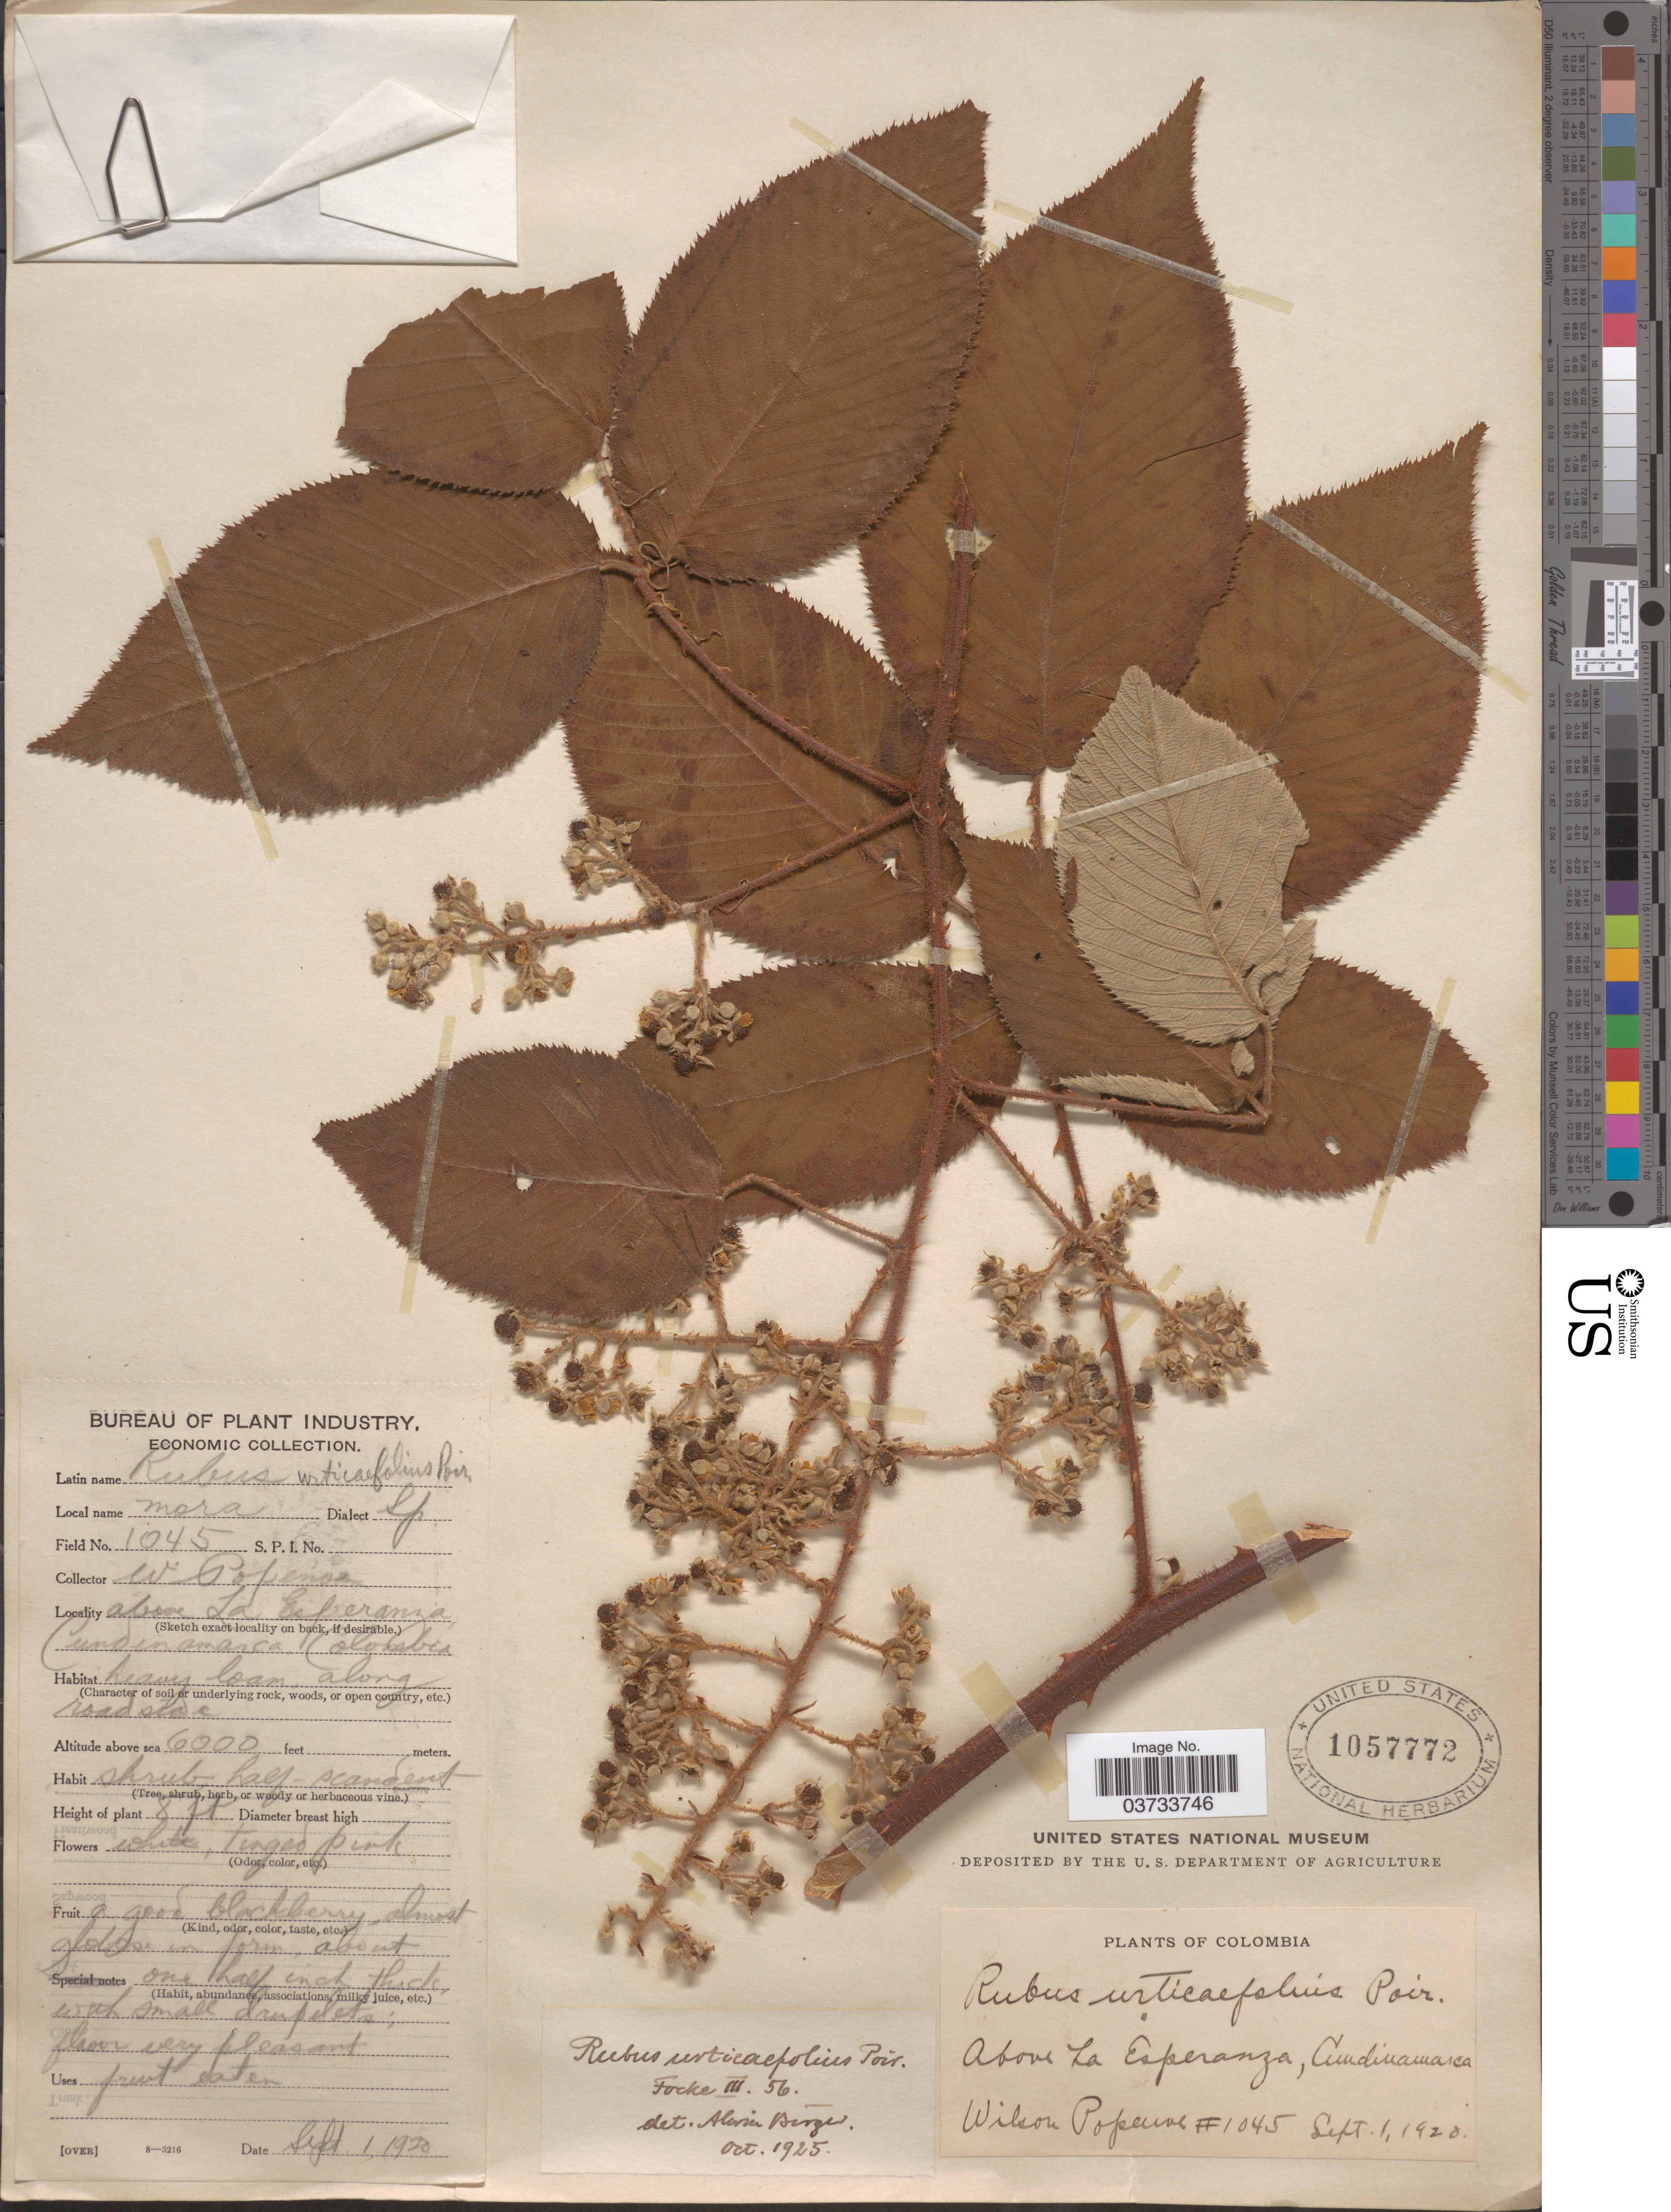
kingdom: Plantae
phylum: Tracheophyta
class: Magnoliopsida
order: Rosales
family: Rosaceae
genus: Rubus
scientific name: Rubus urticifolius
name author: Poir.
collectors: F. Popenoe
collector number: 1045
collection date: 1920-09-01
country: Colombia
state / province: Cundinamarca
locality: Above La Esperanza.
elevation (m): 1829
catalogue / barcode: US 1057772